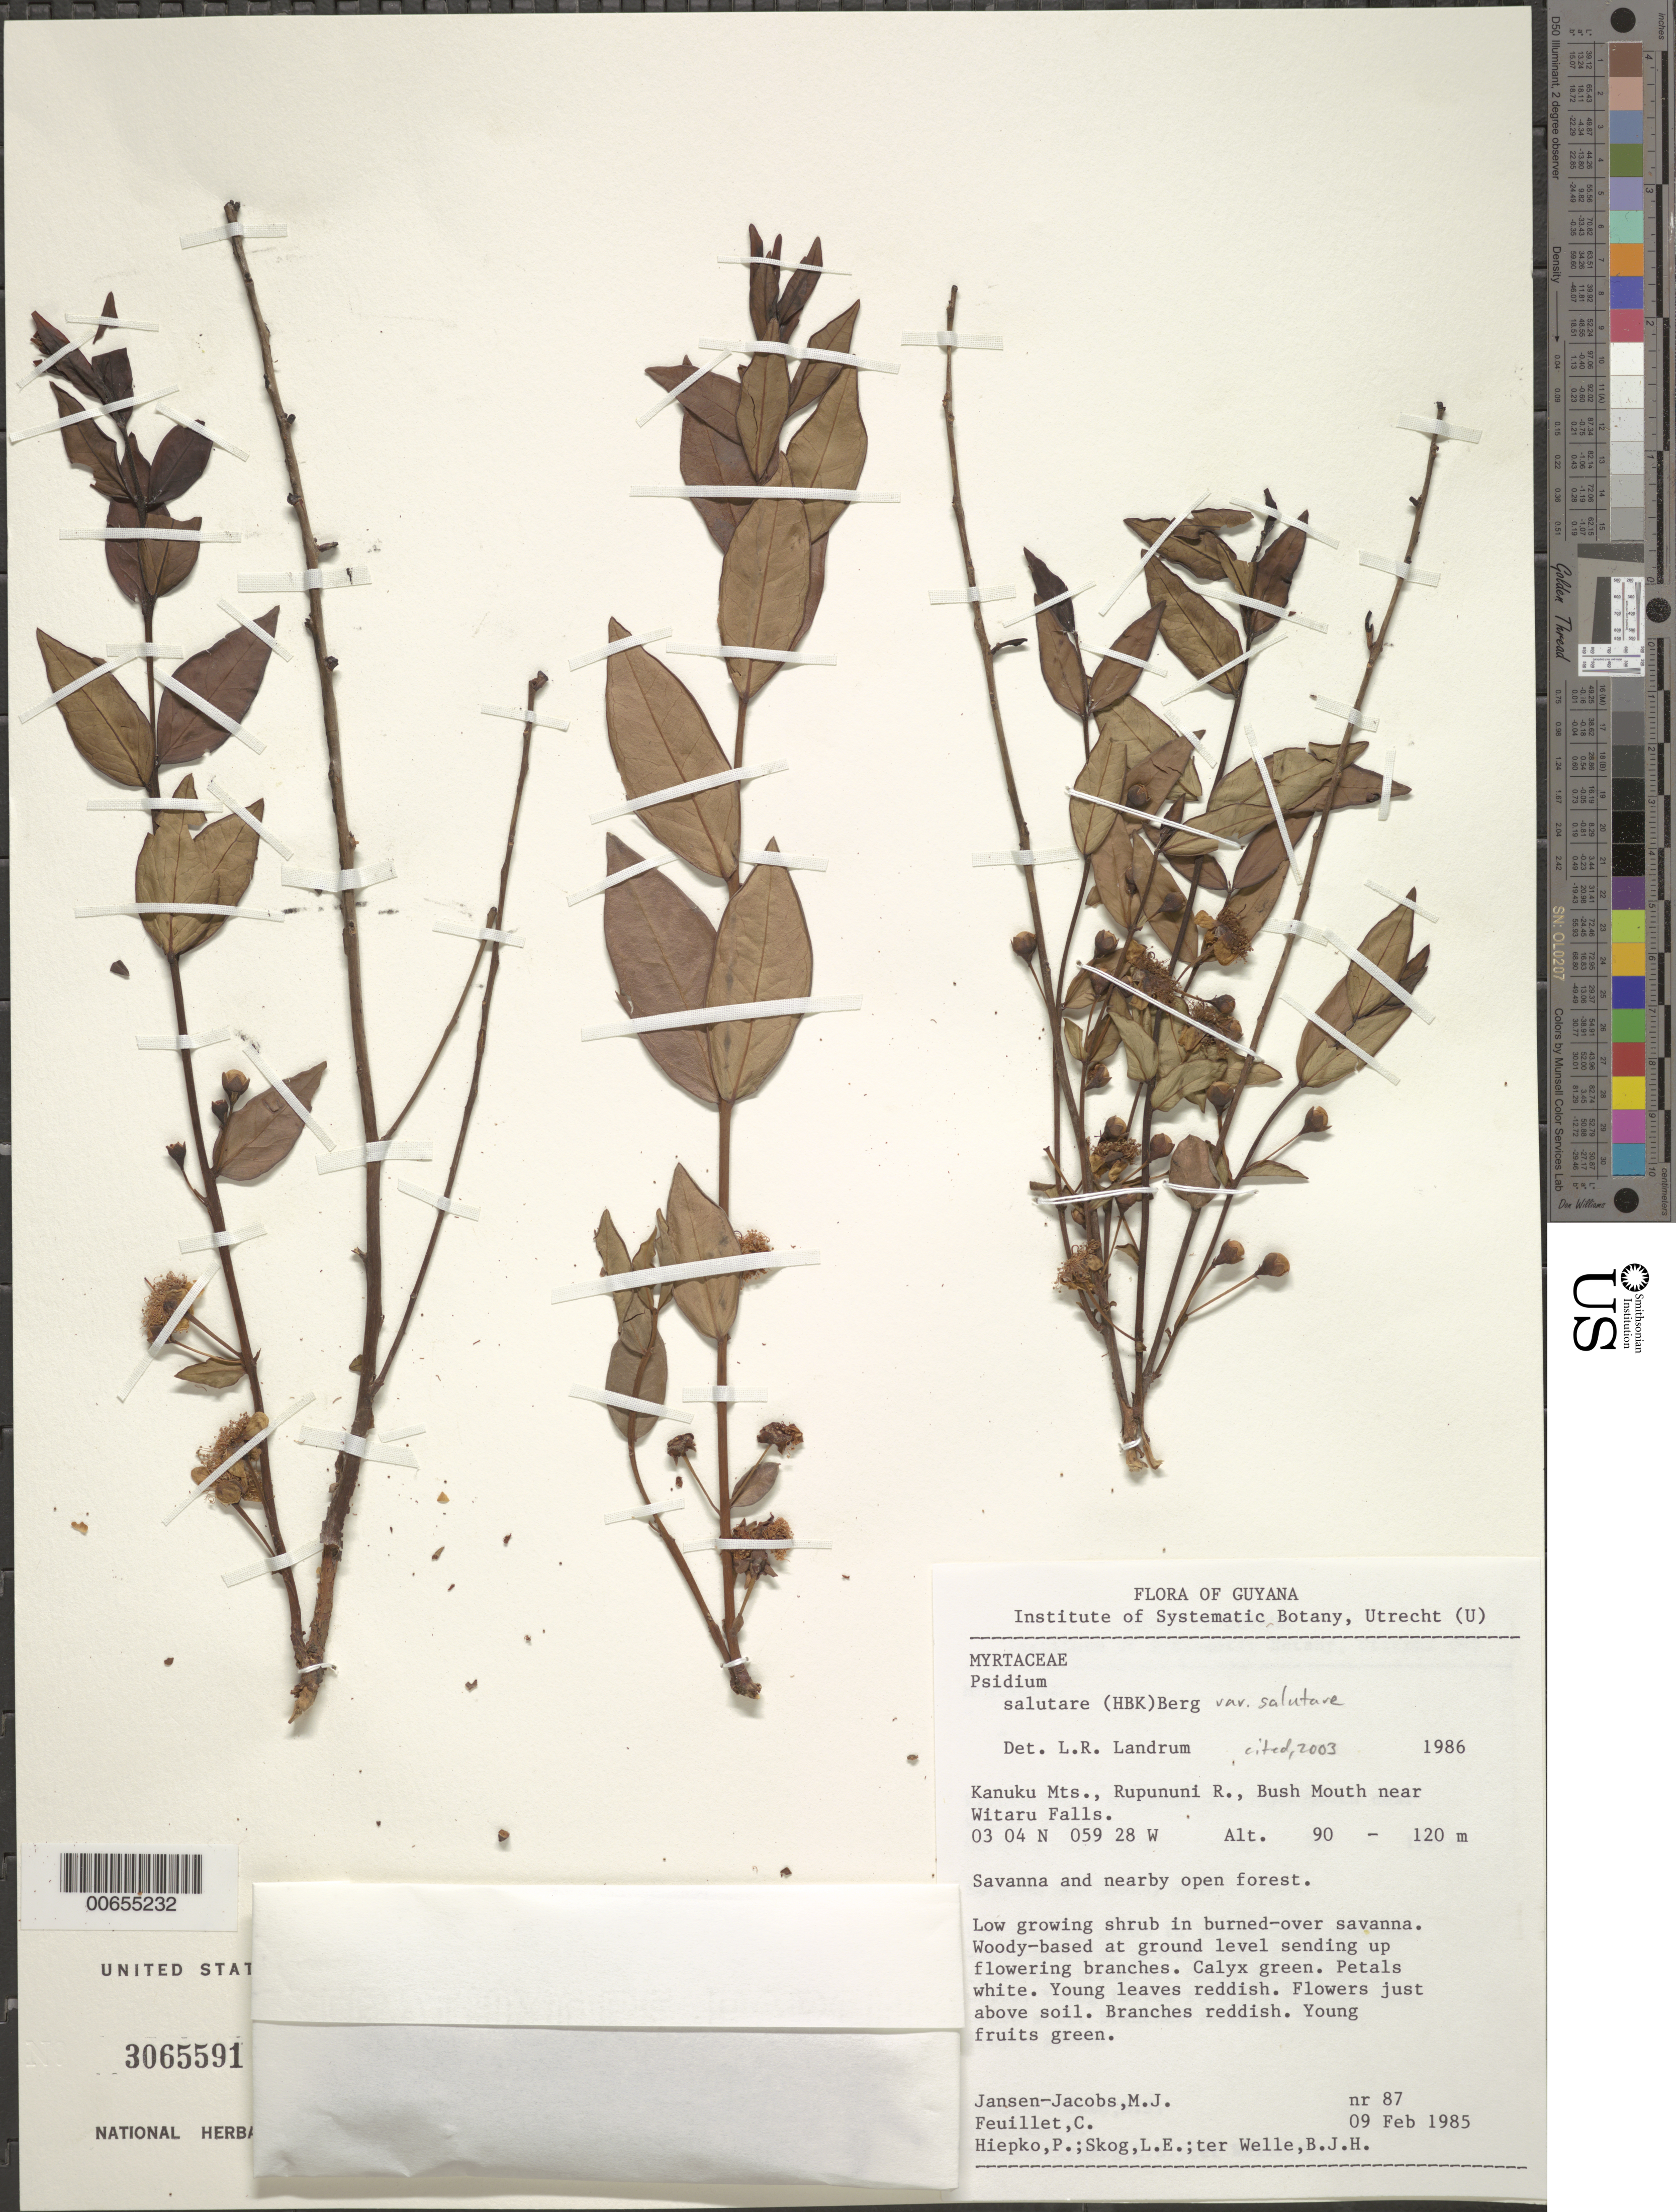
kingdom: Plantae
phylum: Tracheophyta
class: Magnoliopsida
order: Myrtales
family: Myrtaceae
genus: Psidium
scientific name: Psidium salutare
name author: (Kunth) O. Berg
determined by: Landrum, L. R.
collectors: M. J. Jansen-Jacobs, C. Feuillet, P. H. Hiepko, L. E. Skog & B. Welle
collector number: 87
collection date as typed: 9-Feb-85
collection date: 1985-02-09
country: Guyana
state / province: U. Takutu-U. Essequibo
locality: Kanuku Mts., Rupununi R., Bush Mouth near Witaru Falls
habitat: Savanna and nearby open forest. Small clumps in burned over savanna.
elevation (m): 90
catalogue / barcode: US 3065591